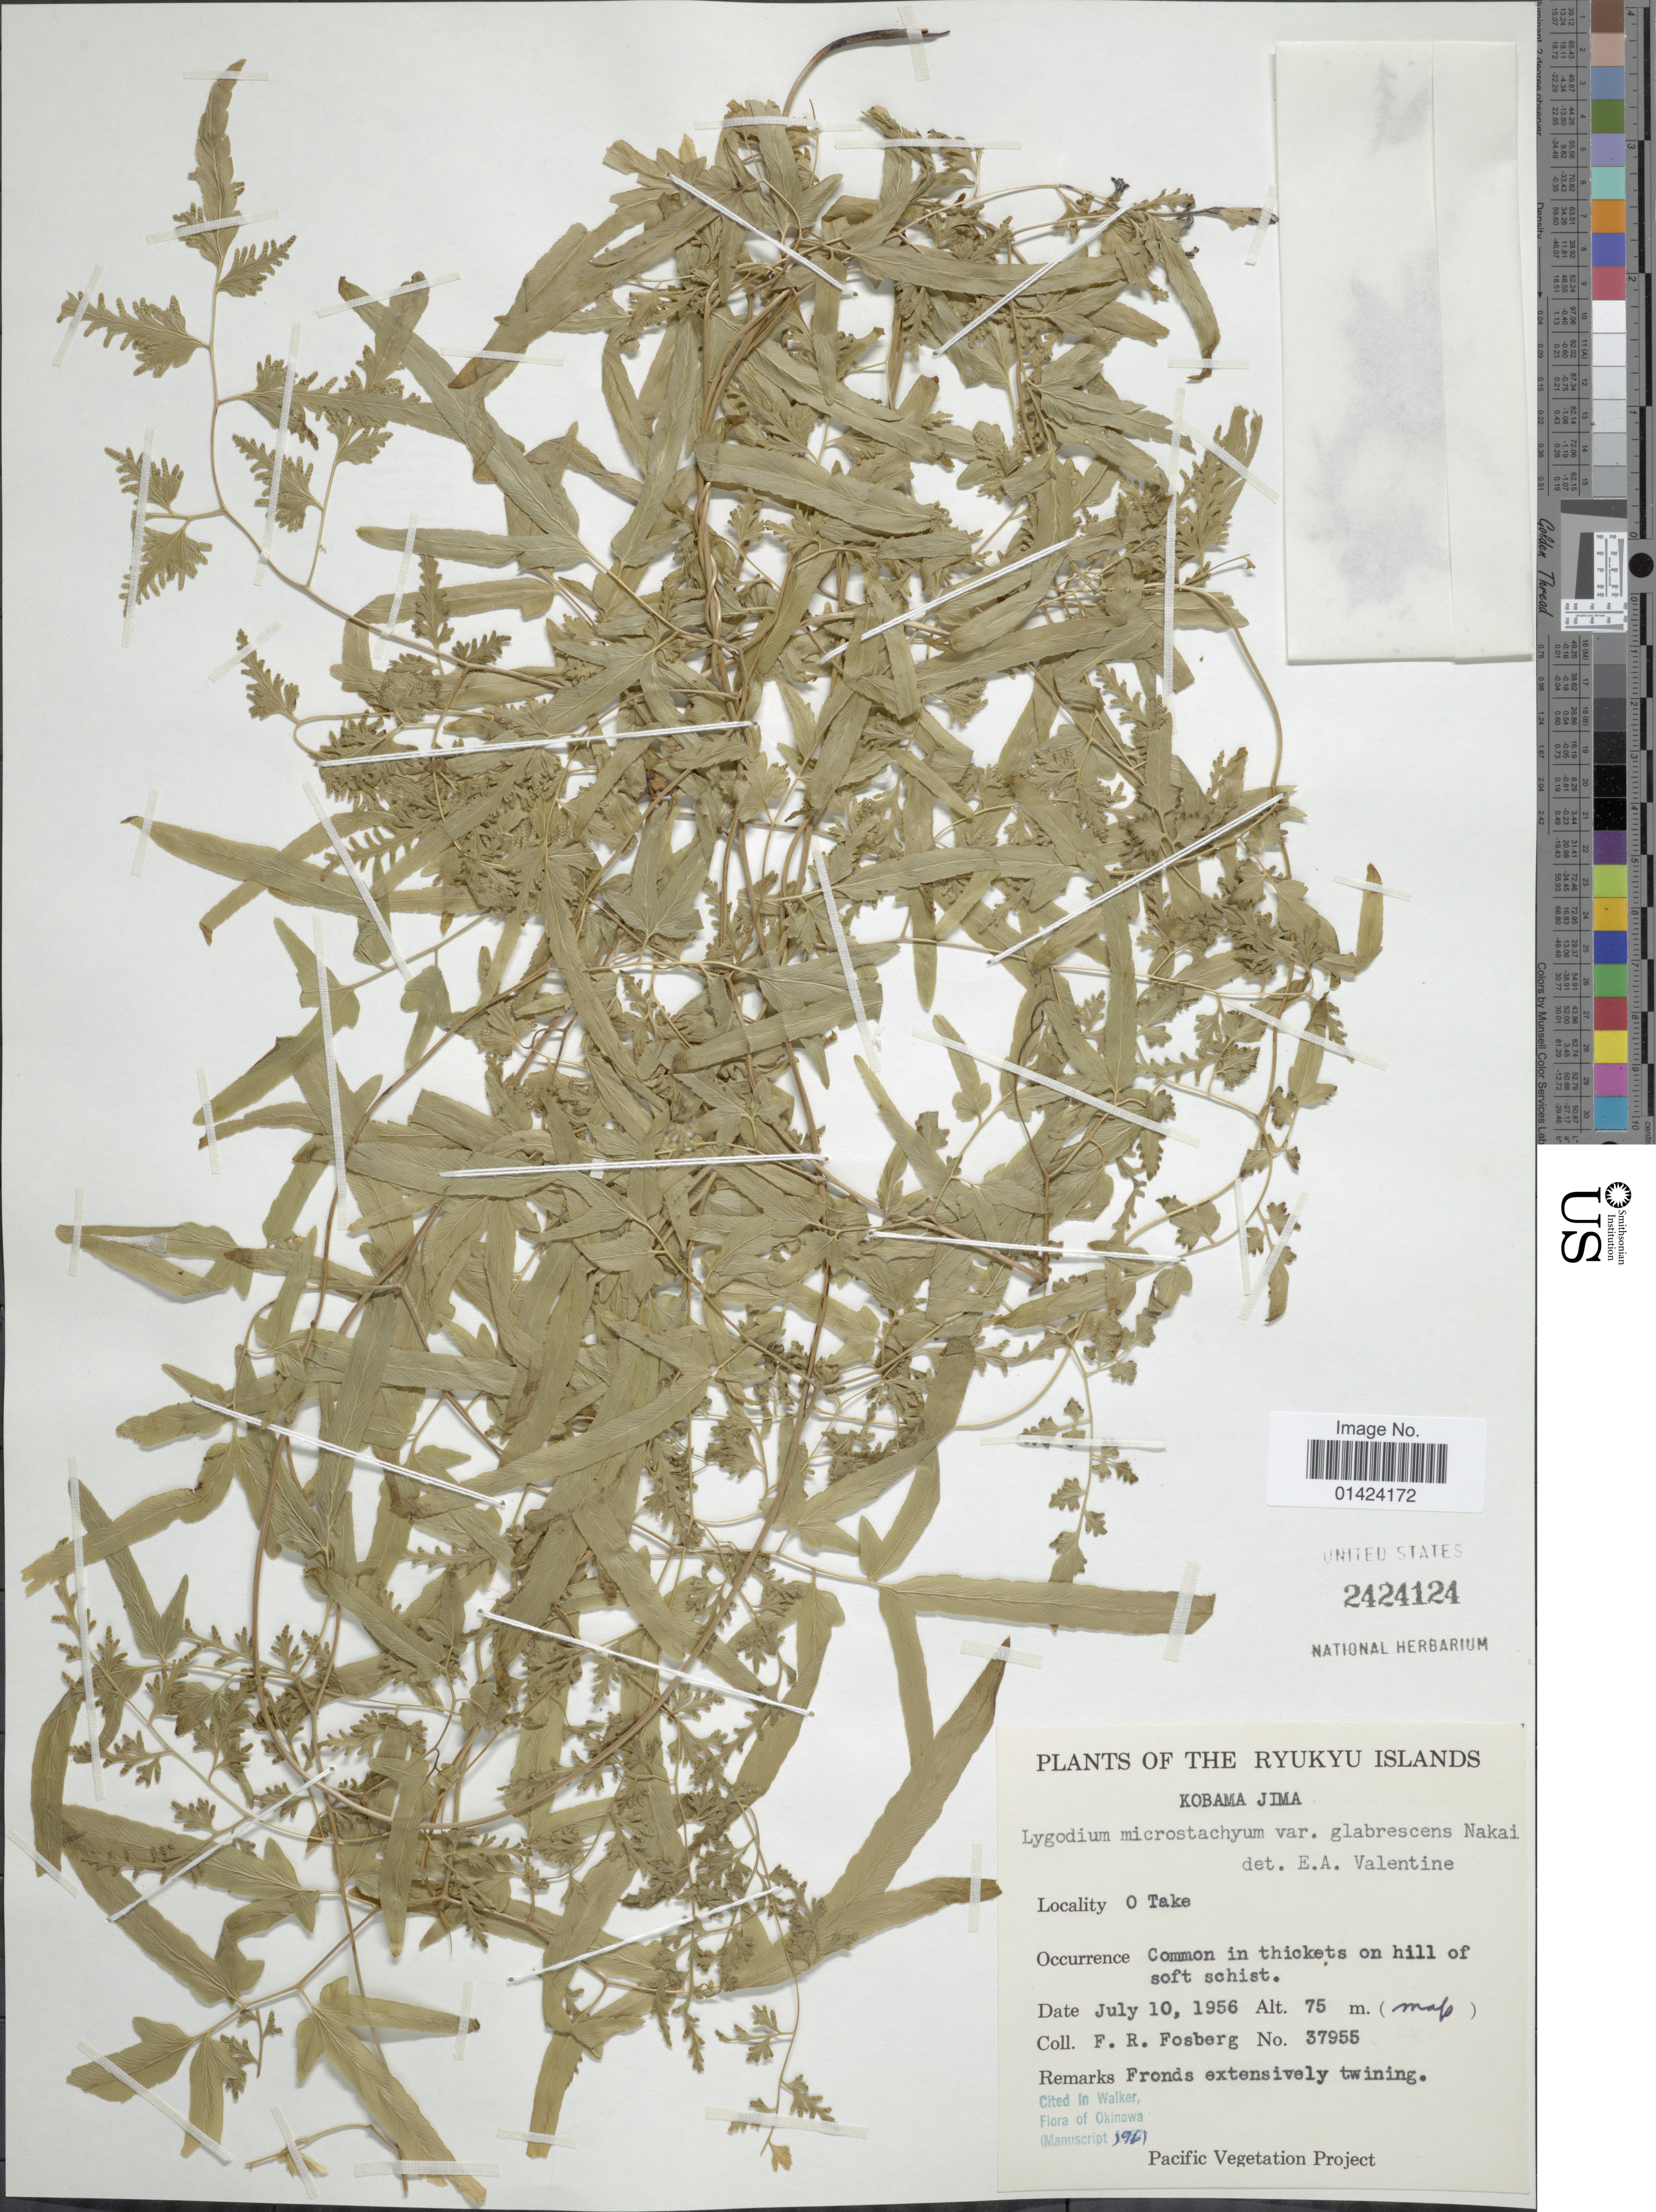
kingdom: Plantae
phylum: Tracheophyta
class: Polypodiopsida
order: Schizaeales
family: Lygodiaceae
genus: Lygodium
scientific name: Lygodium japonicum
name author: (Thunb.) Sw.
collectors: F. R. Fosberg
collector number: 37955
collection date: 1956-07-10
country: Japan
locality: Ryukyu Islands, Kobama Jima, O Take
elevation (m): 75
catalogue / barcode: US 2424124